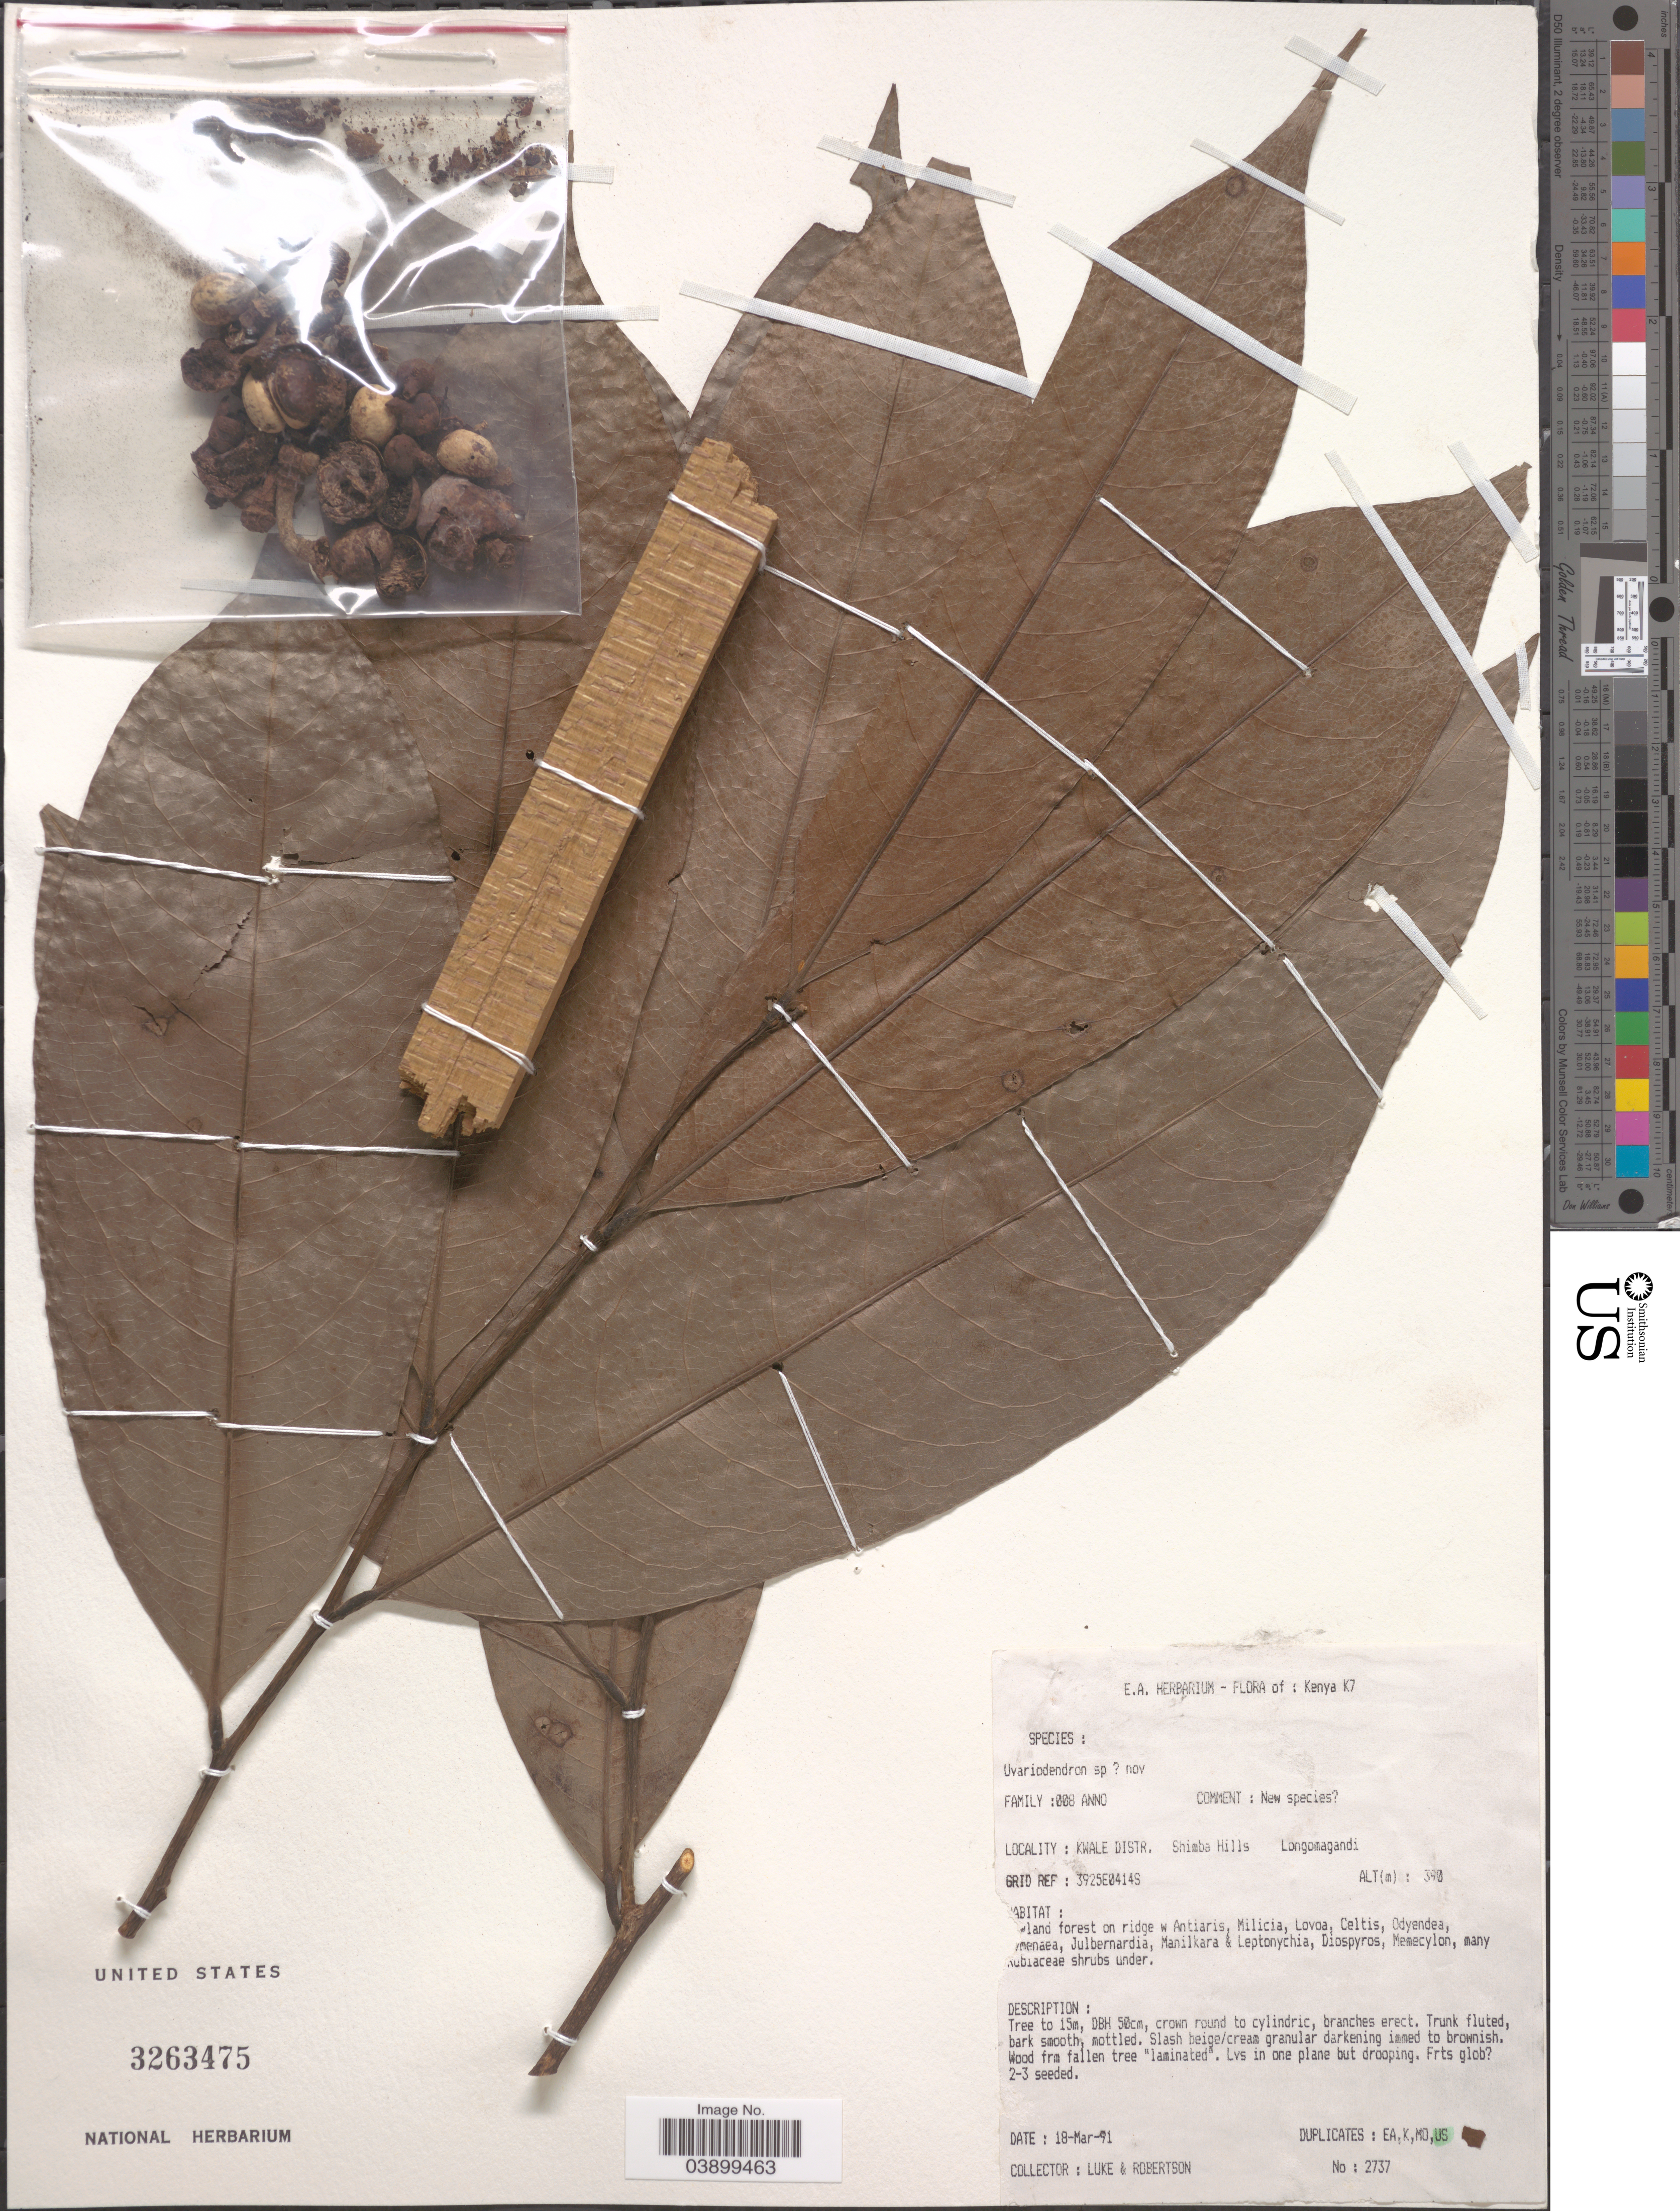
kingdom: Plantae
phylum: Tracheophyta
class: Magnoliopsida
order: Magnoliales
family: Annonaceae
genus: Uvariodendron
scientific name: Uvariodendron sp.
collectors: -. Luke & -. Robertson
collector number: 2737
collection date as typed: Transcribed d/m/y: 18/3/91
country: Kenya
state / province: Kwale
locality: Kenya K7. Kwale Distr. Shimba Hills. Longomagandi.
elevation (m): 390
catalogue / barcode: US 3263475